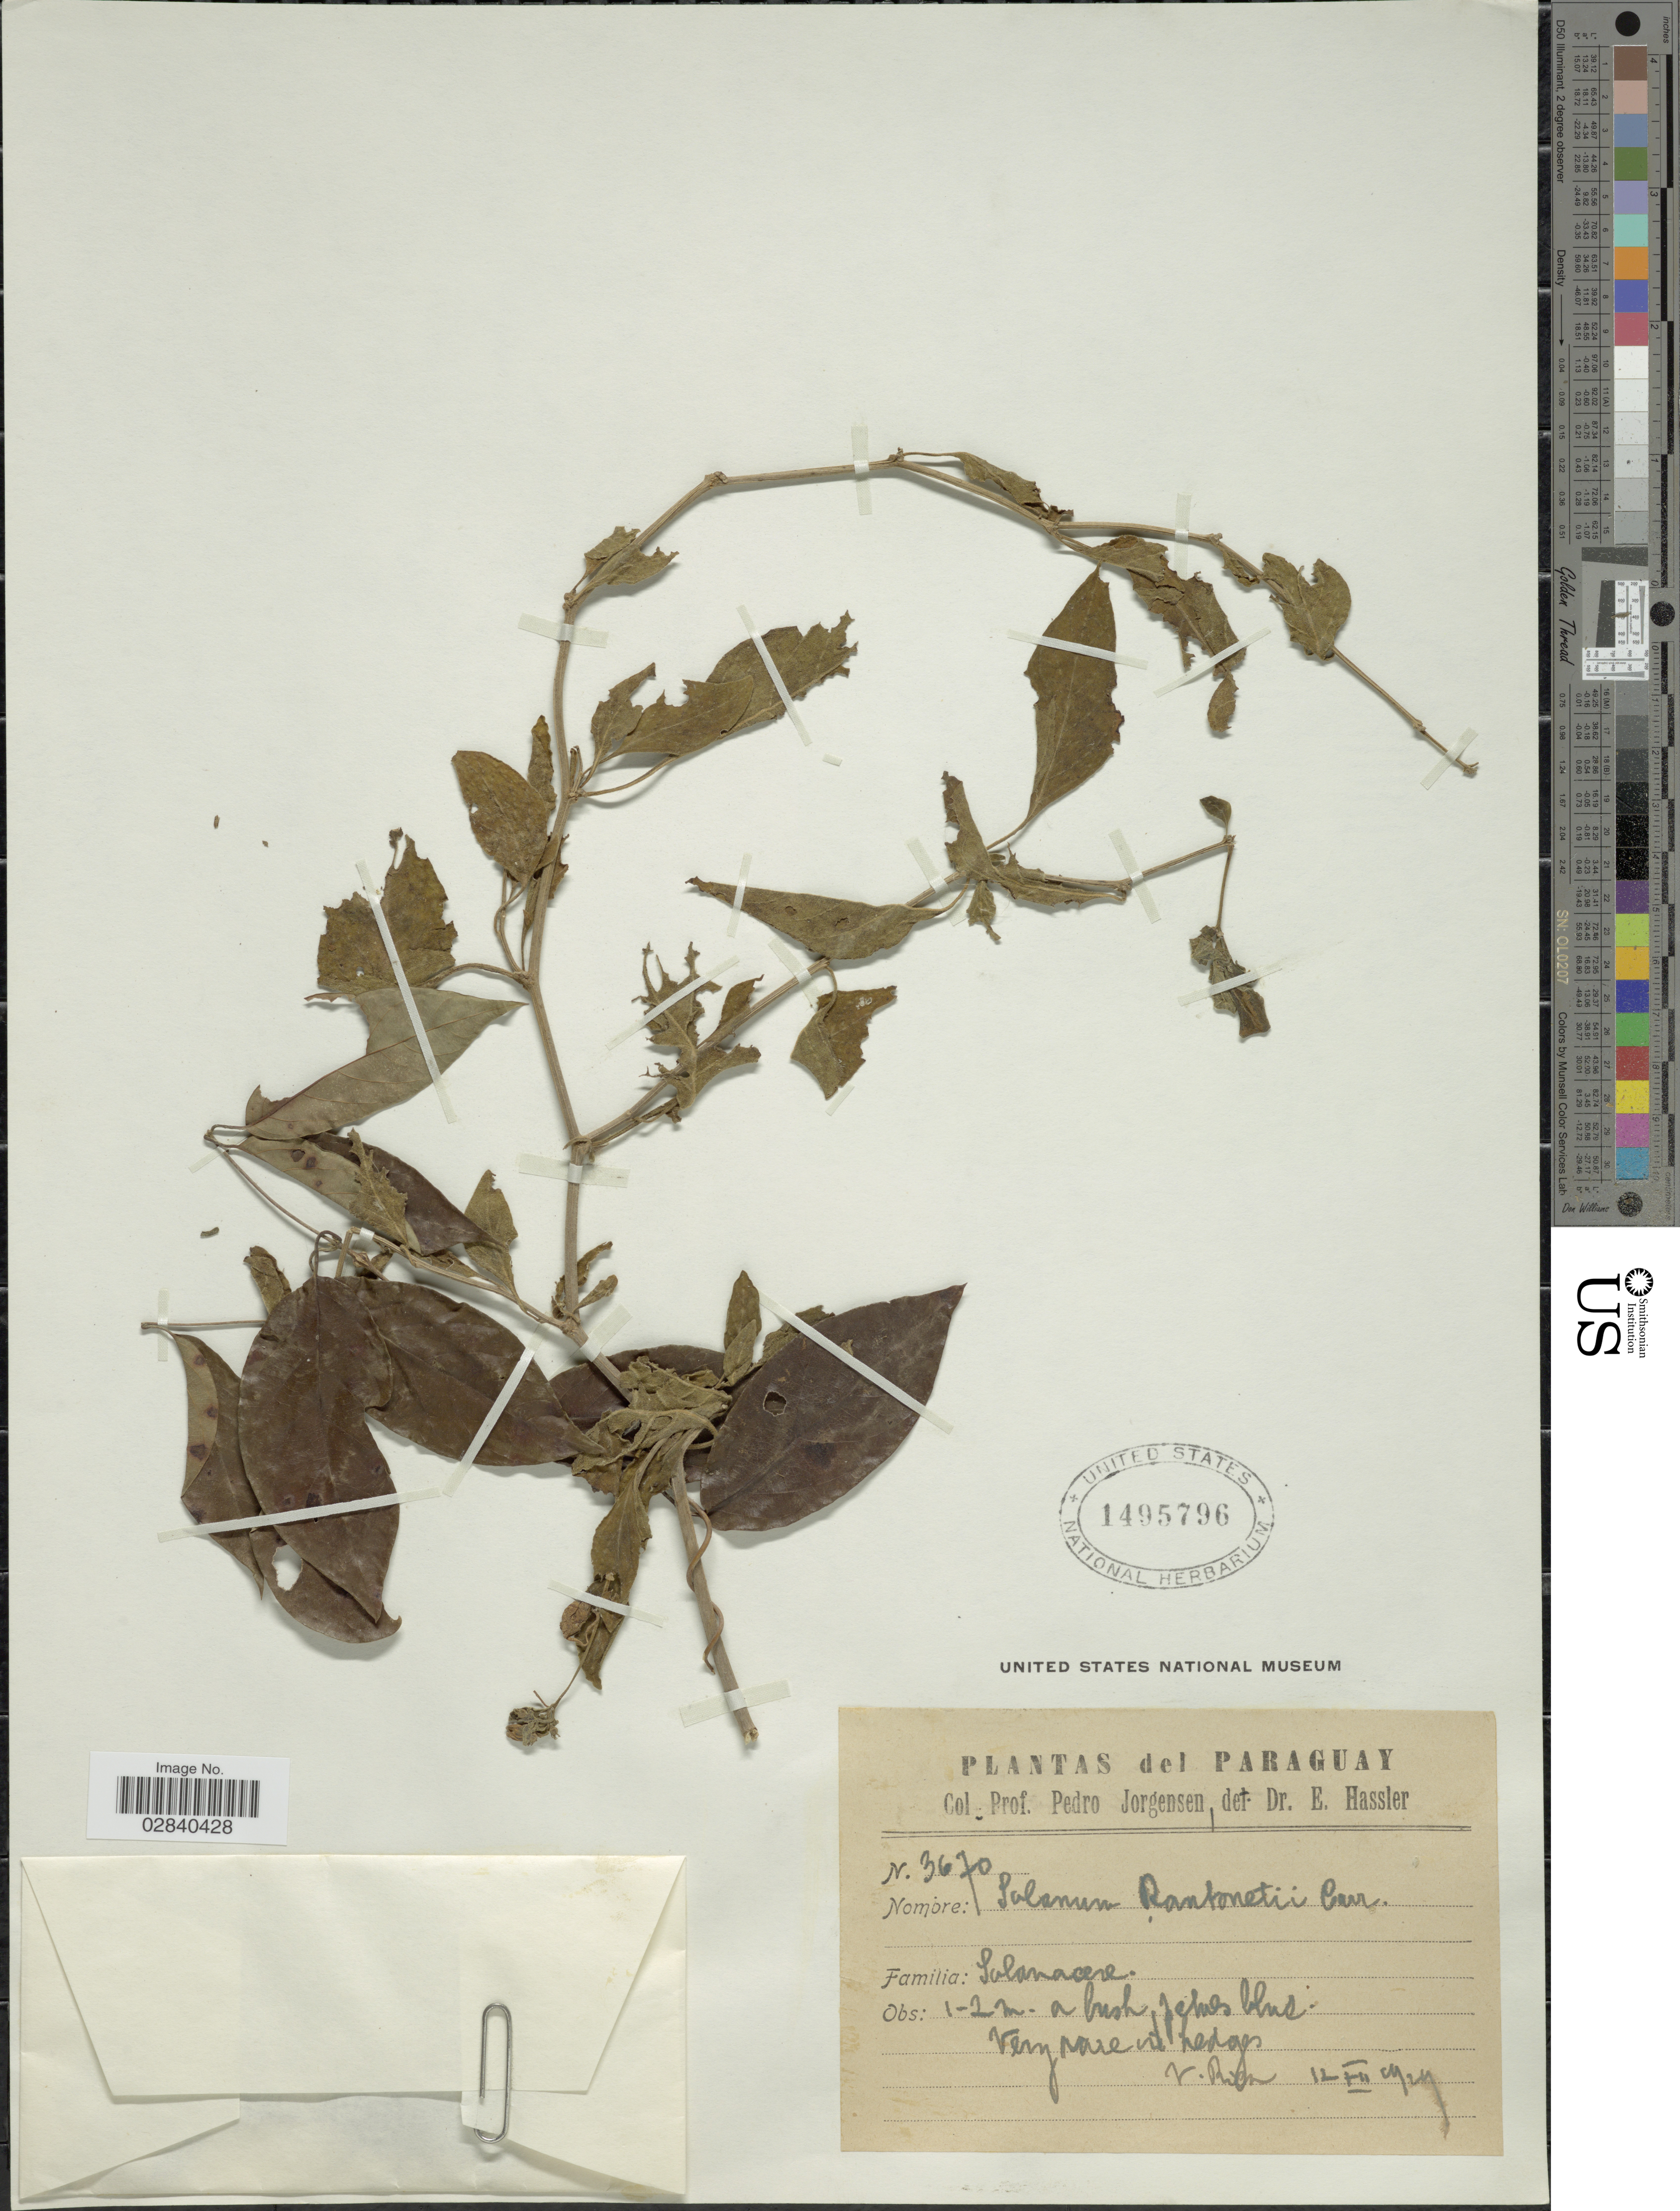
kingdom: Plantae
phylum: Tracheophyta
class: Magnoliopsida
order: Solanales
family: Solanaceae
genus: Lycianthes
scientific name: Lycianthes rantonnetii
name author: (Lesc.) Bitter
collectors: P. Jörgensen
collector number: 3670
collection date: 1929-03-12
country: Paraguay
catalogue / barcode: US 1495796